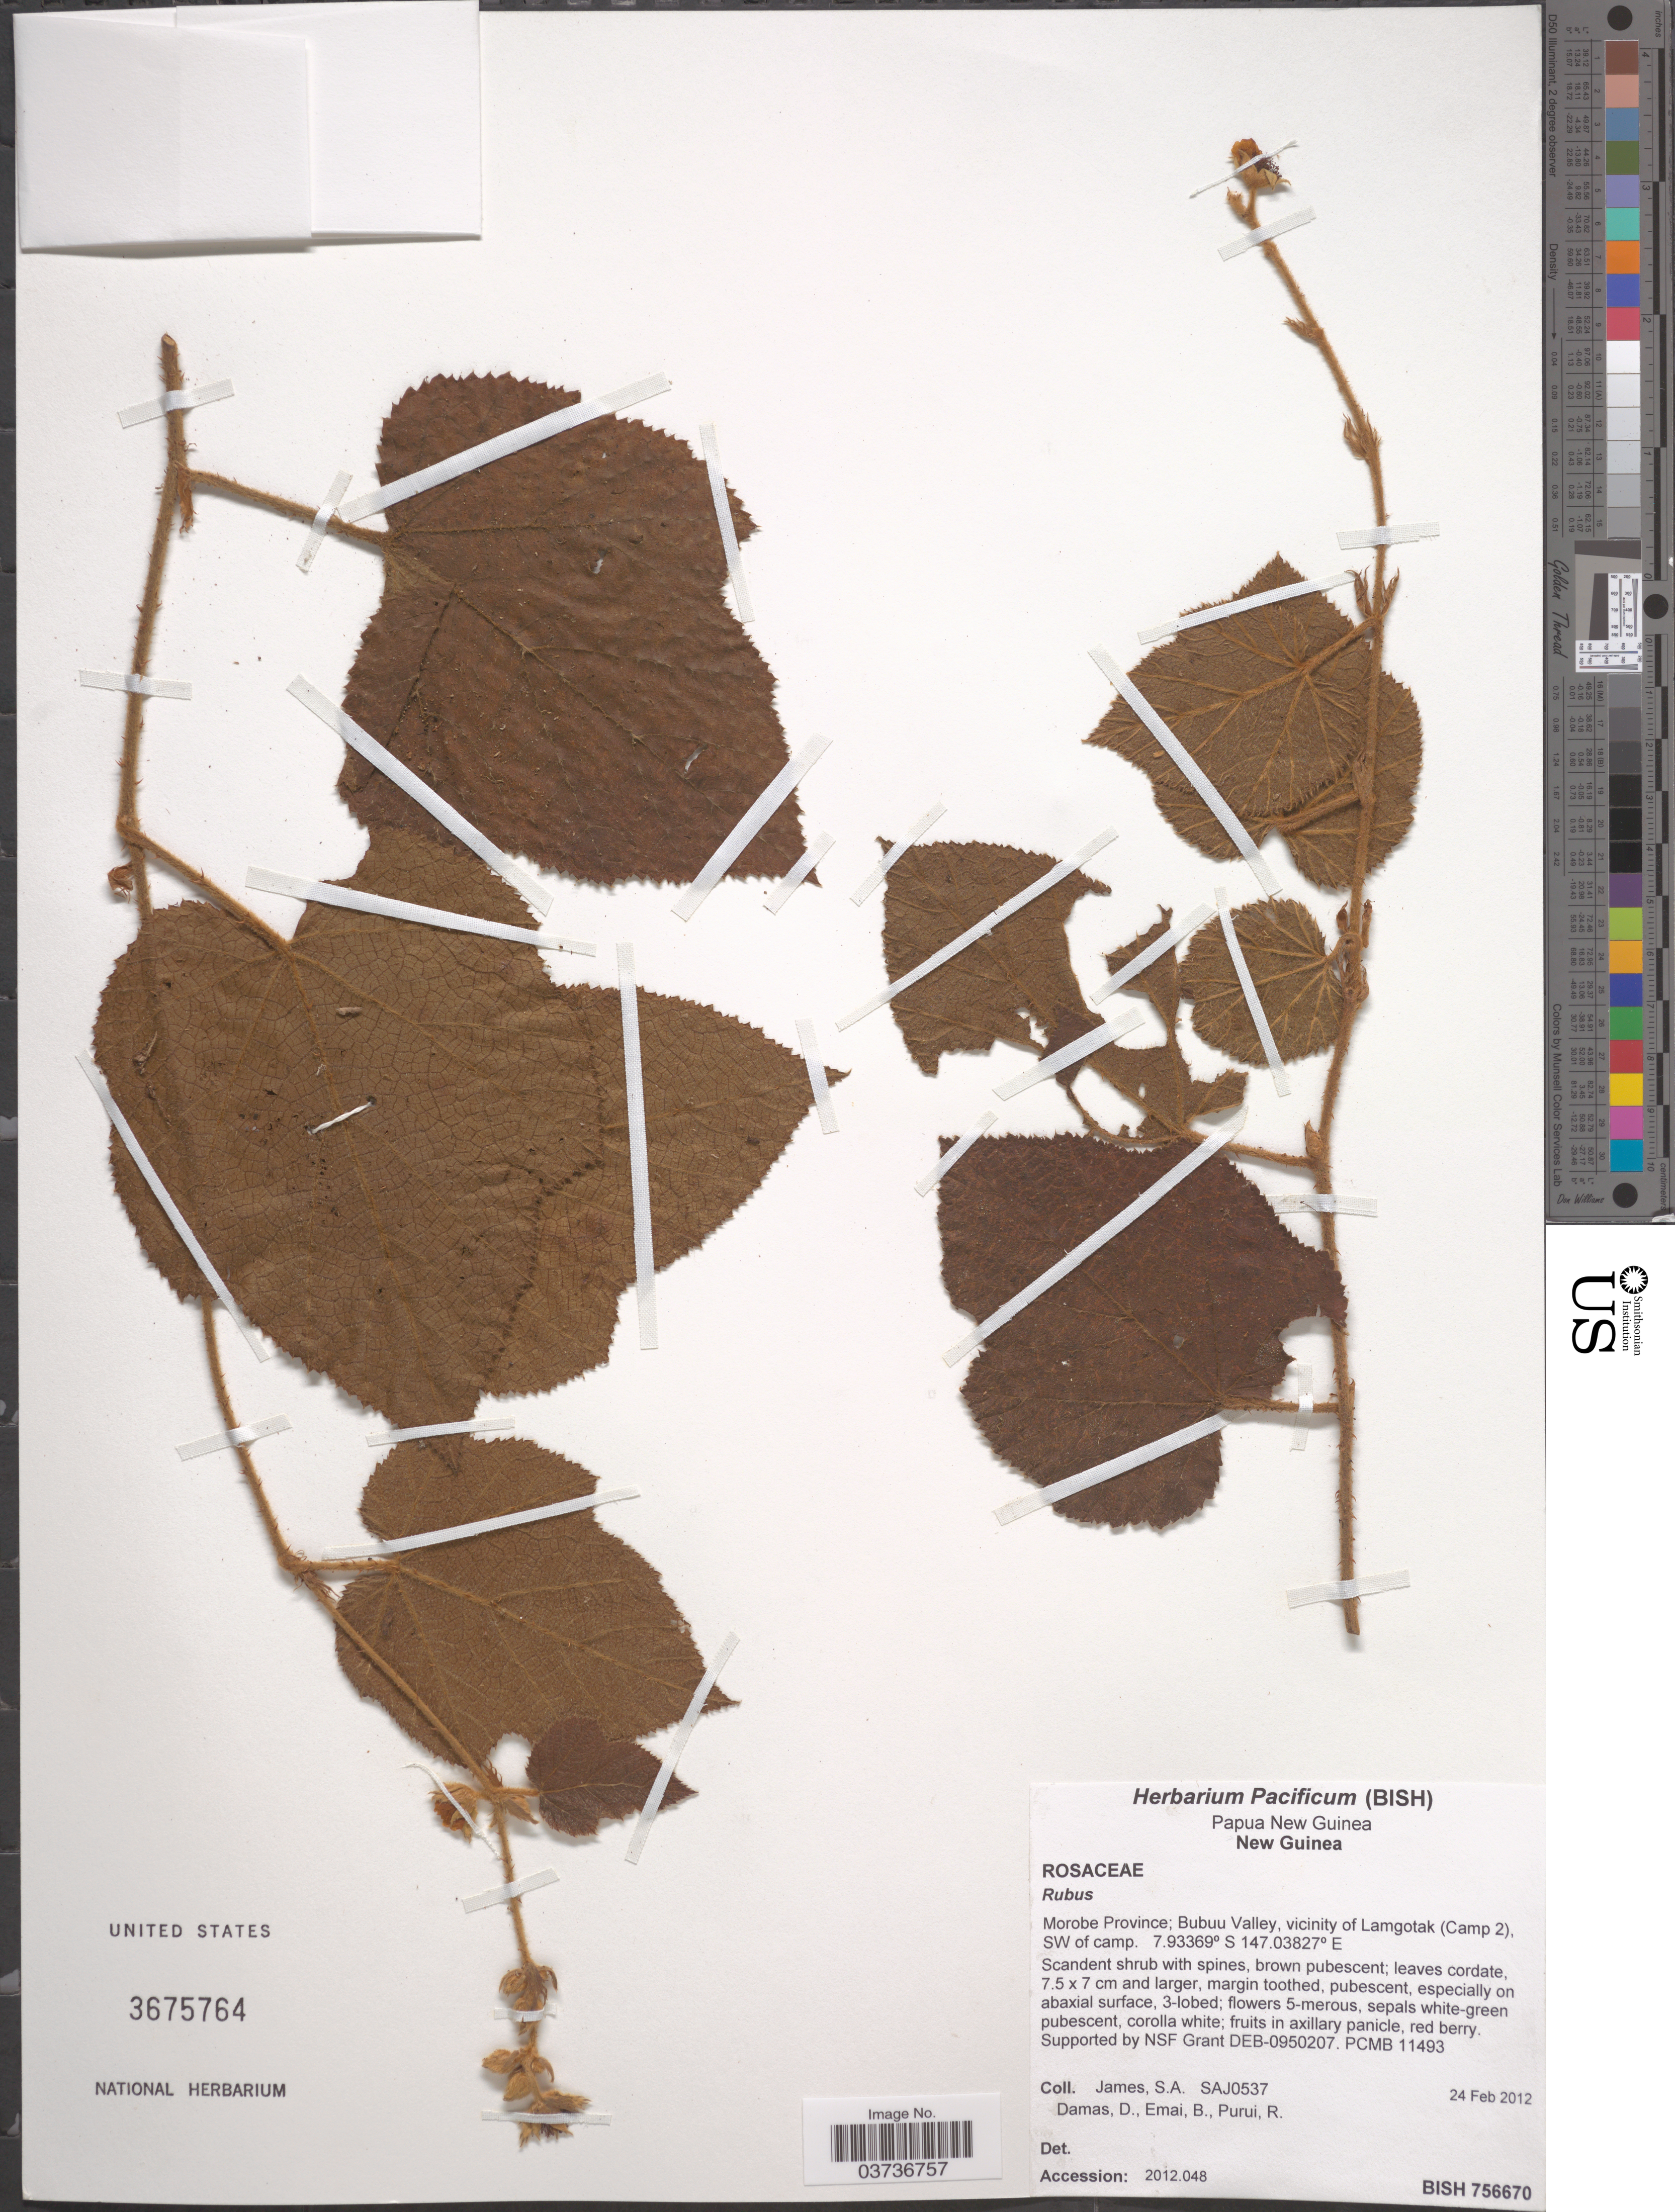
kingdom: Plantae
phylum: Tracheophyta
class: Magnoliopsida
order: Rosales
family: Rosaceae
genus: Rubus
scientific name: Rubus sp.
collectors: S. James, D. Damas, B. Emai & R. Purui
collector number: SAJ0537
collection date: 2012-02-24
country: Papua New Guinea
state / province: Morobe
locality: New Guinea. Bubuu Valley, vicinity of Lamgotak (Camp 2), SW of camp.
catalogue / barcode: US 3675764